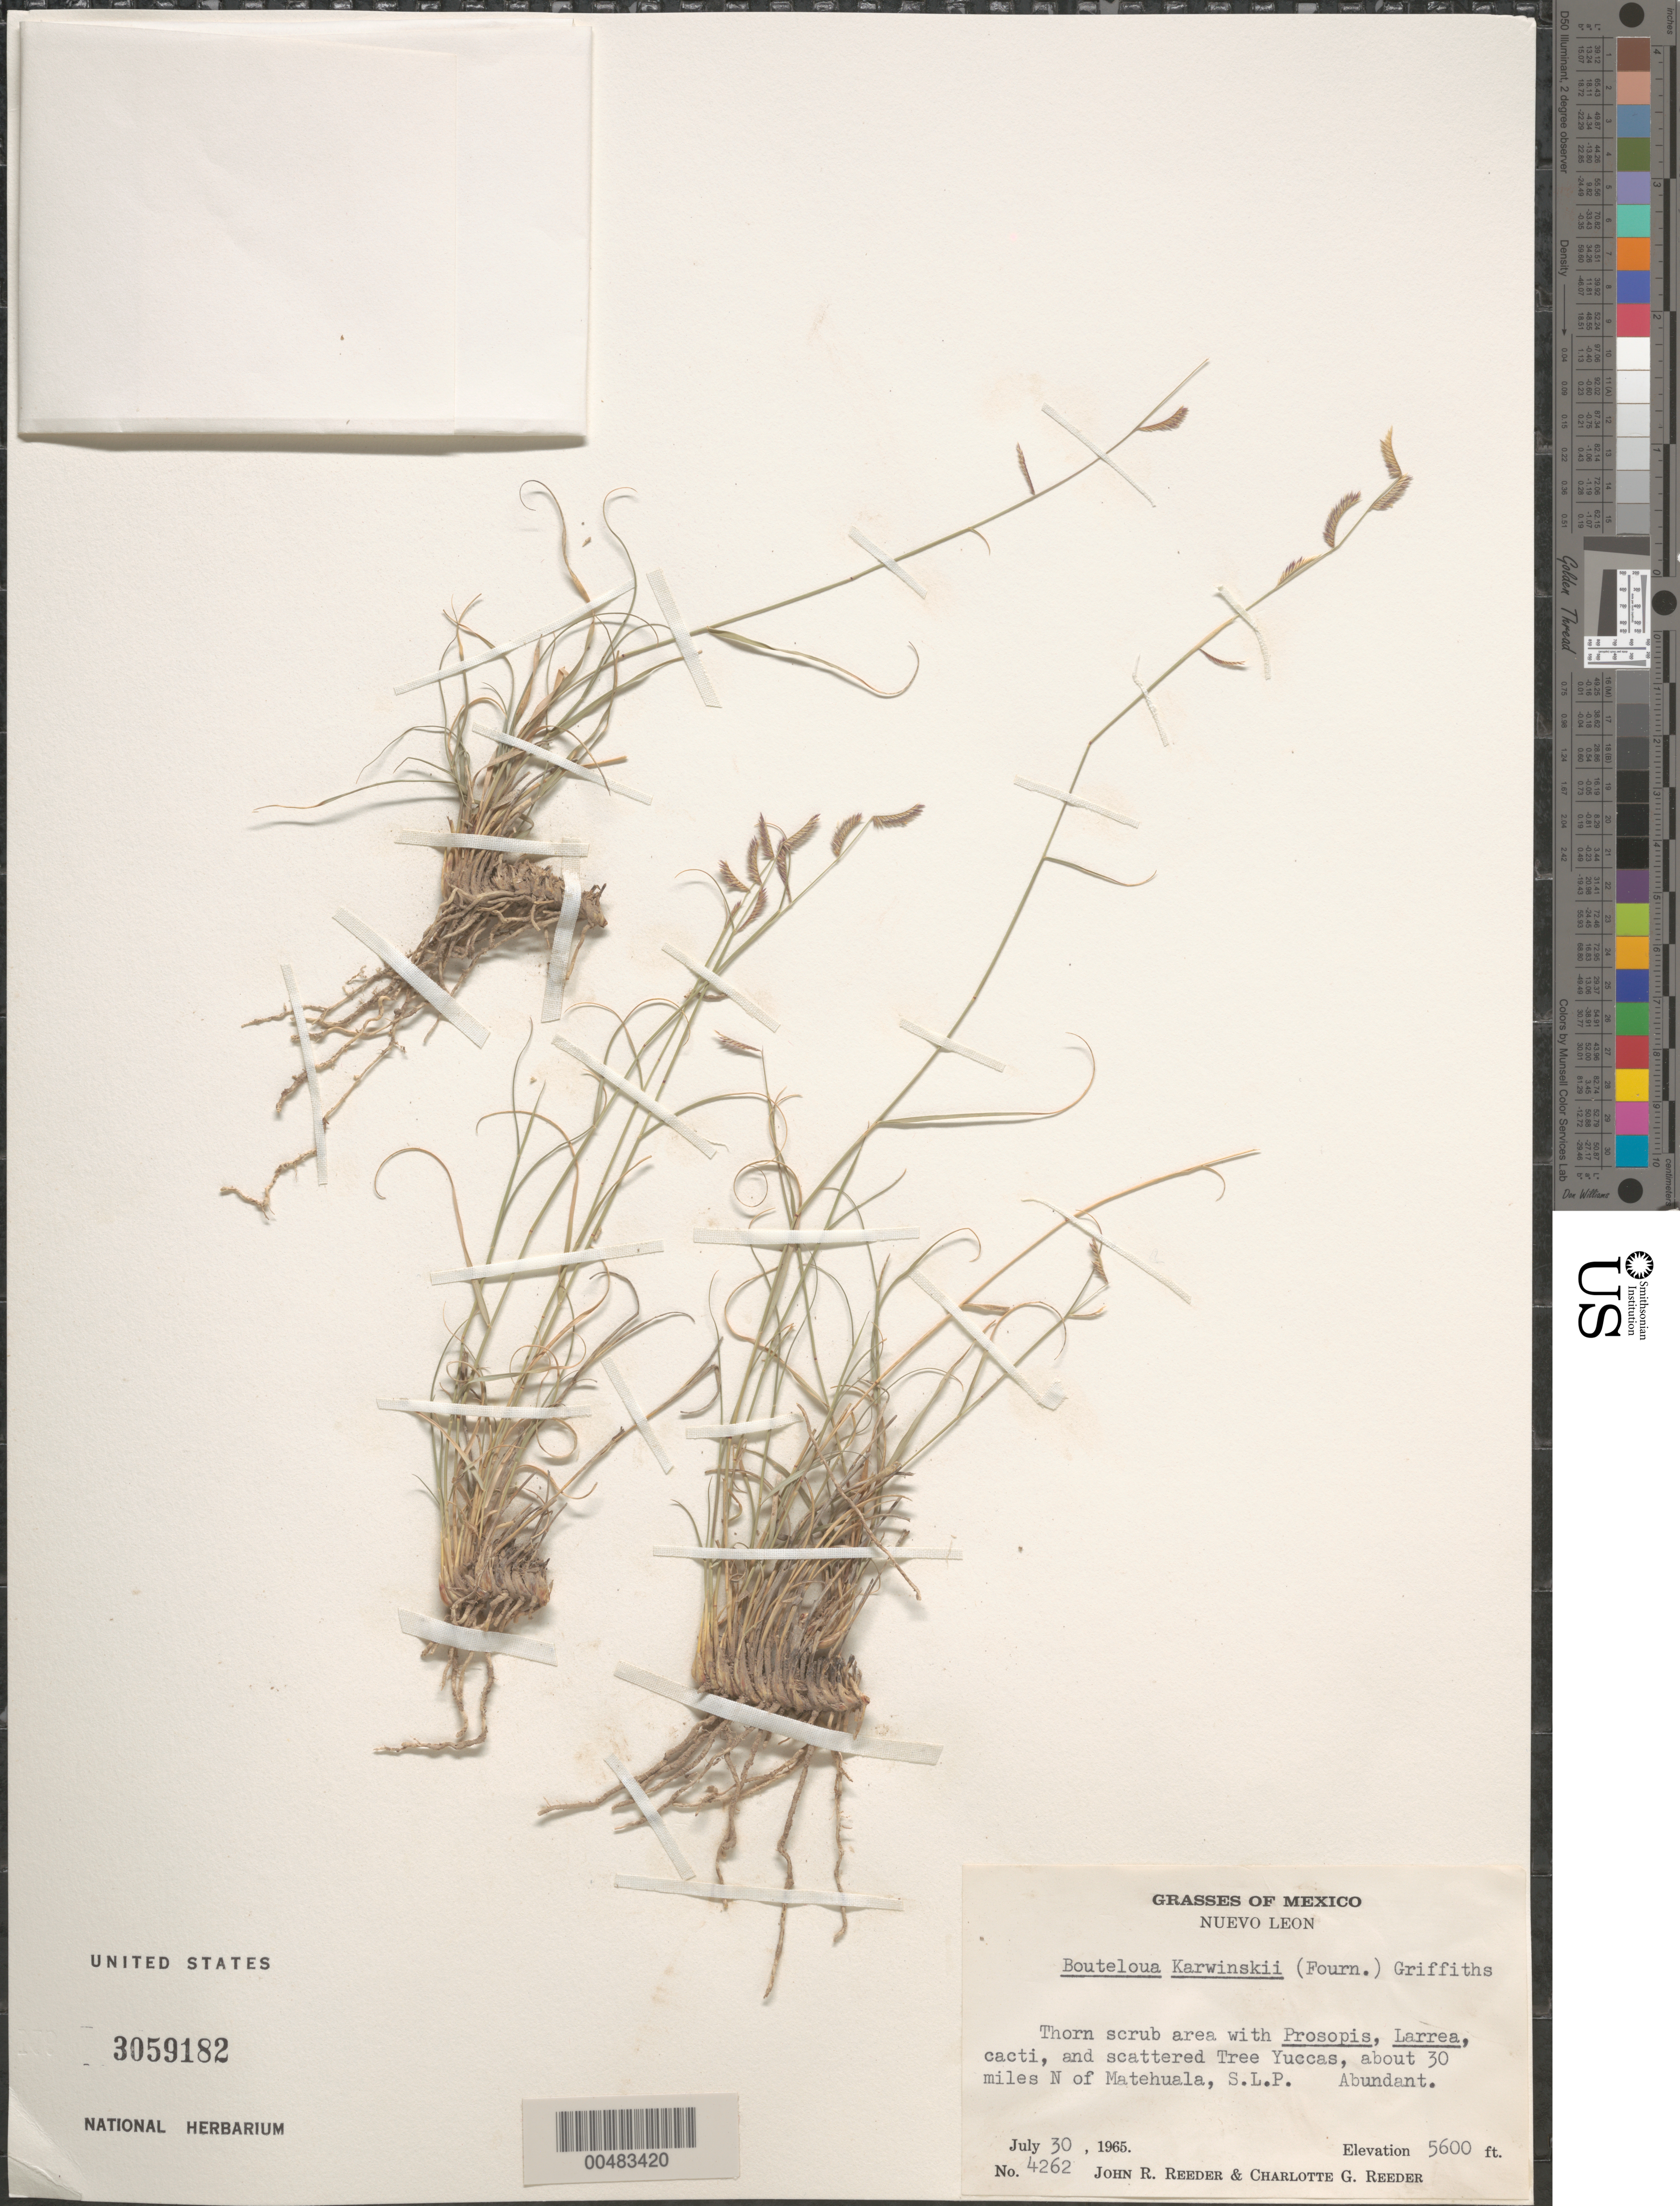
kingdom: Plantae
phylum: Tracheophyta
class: Liliopsida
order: Poales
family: Poaceae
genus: Bouteloua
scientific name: Bouteloua karwinskii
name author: (E. Fourn.) Griffiths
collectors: J. R. Reeder & C. G. Reeder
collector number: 4262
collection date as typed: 30 Jul 1965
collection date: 1965-07-30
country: Mexico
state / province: Nuevo León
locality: About 30 mi N of Matehuala, S.L.P.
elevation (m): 1707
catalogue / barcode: US 3059182